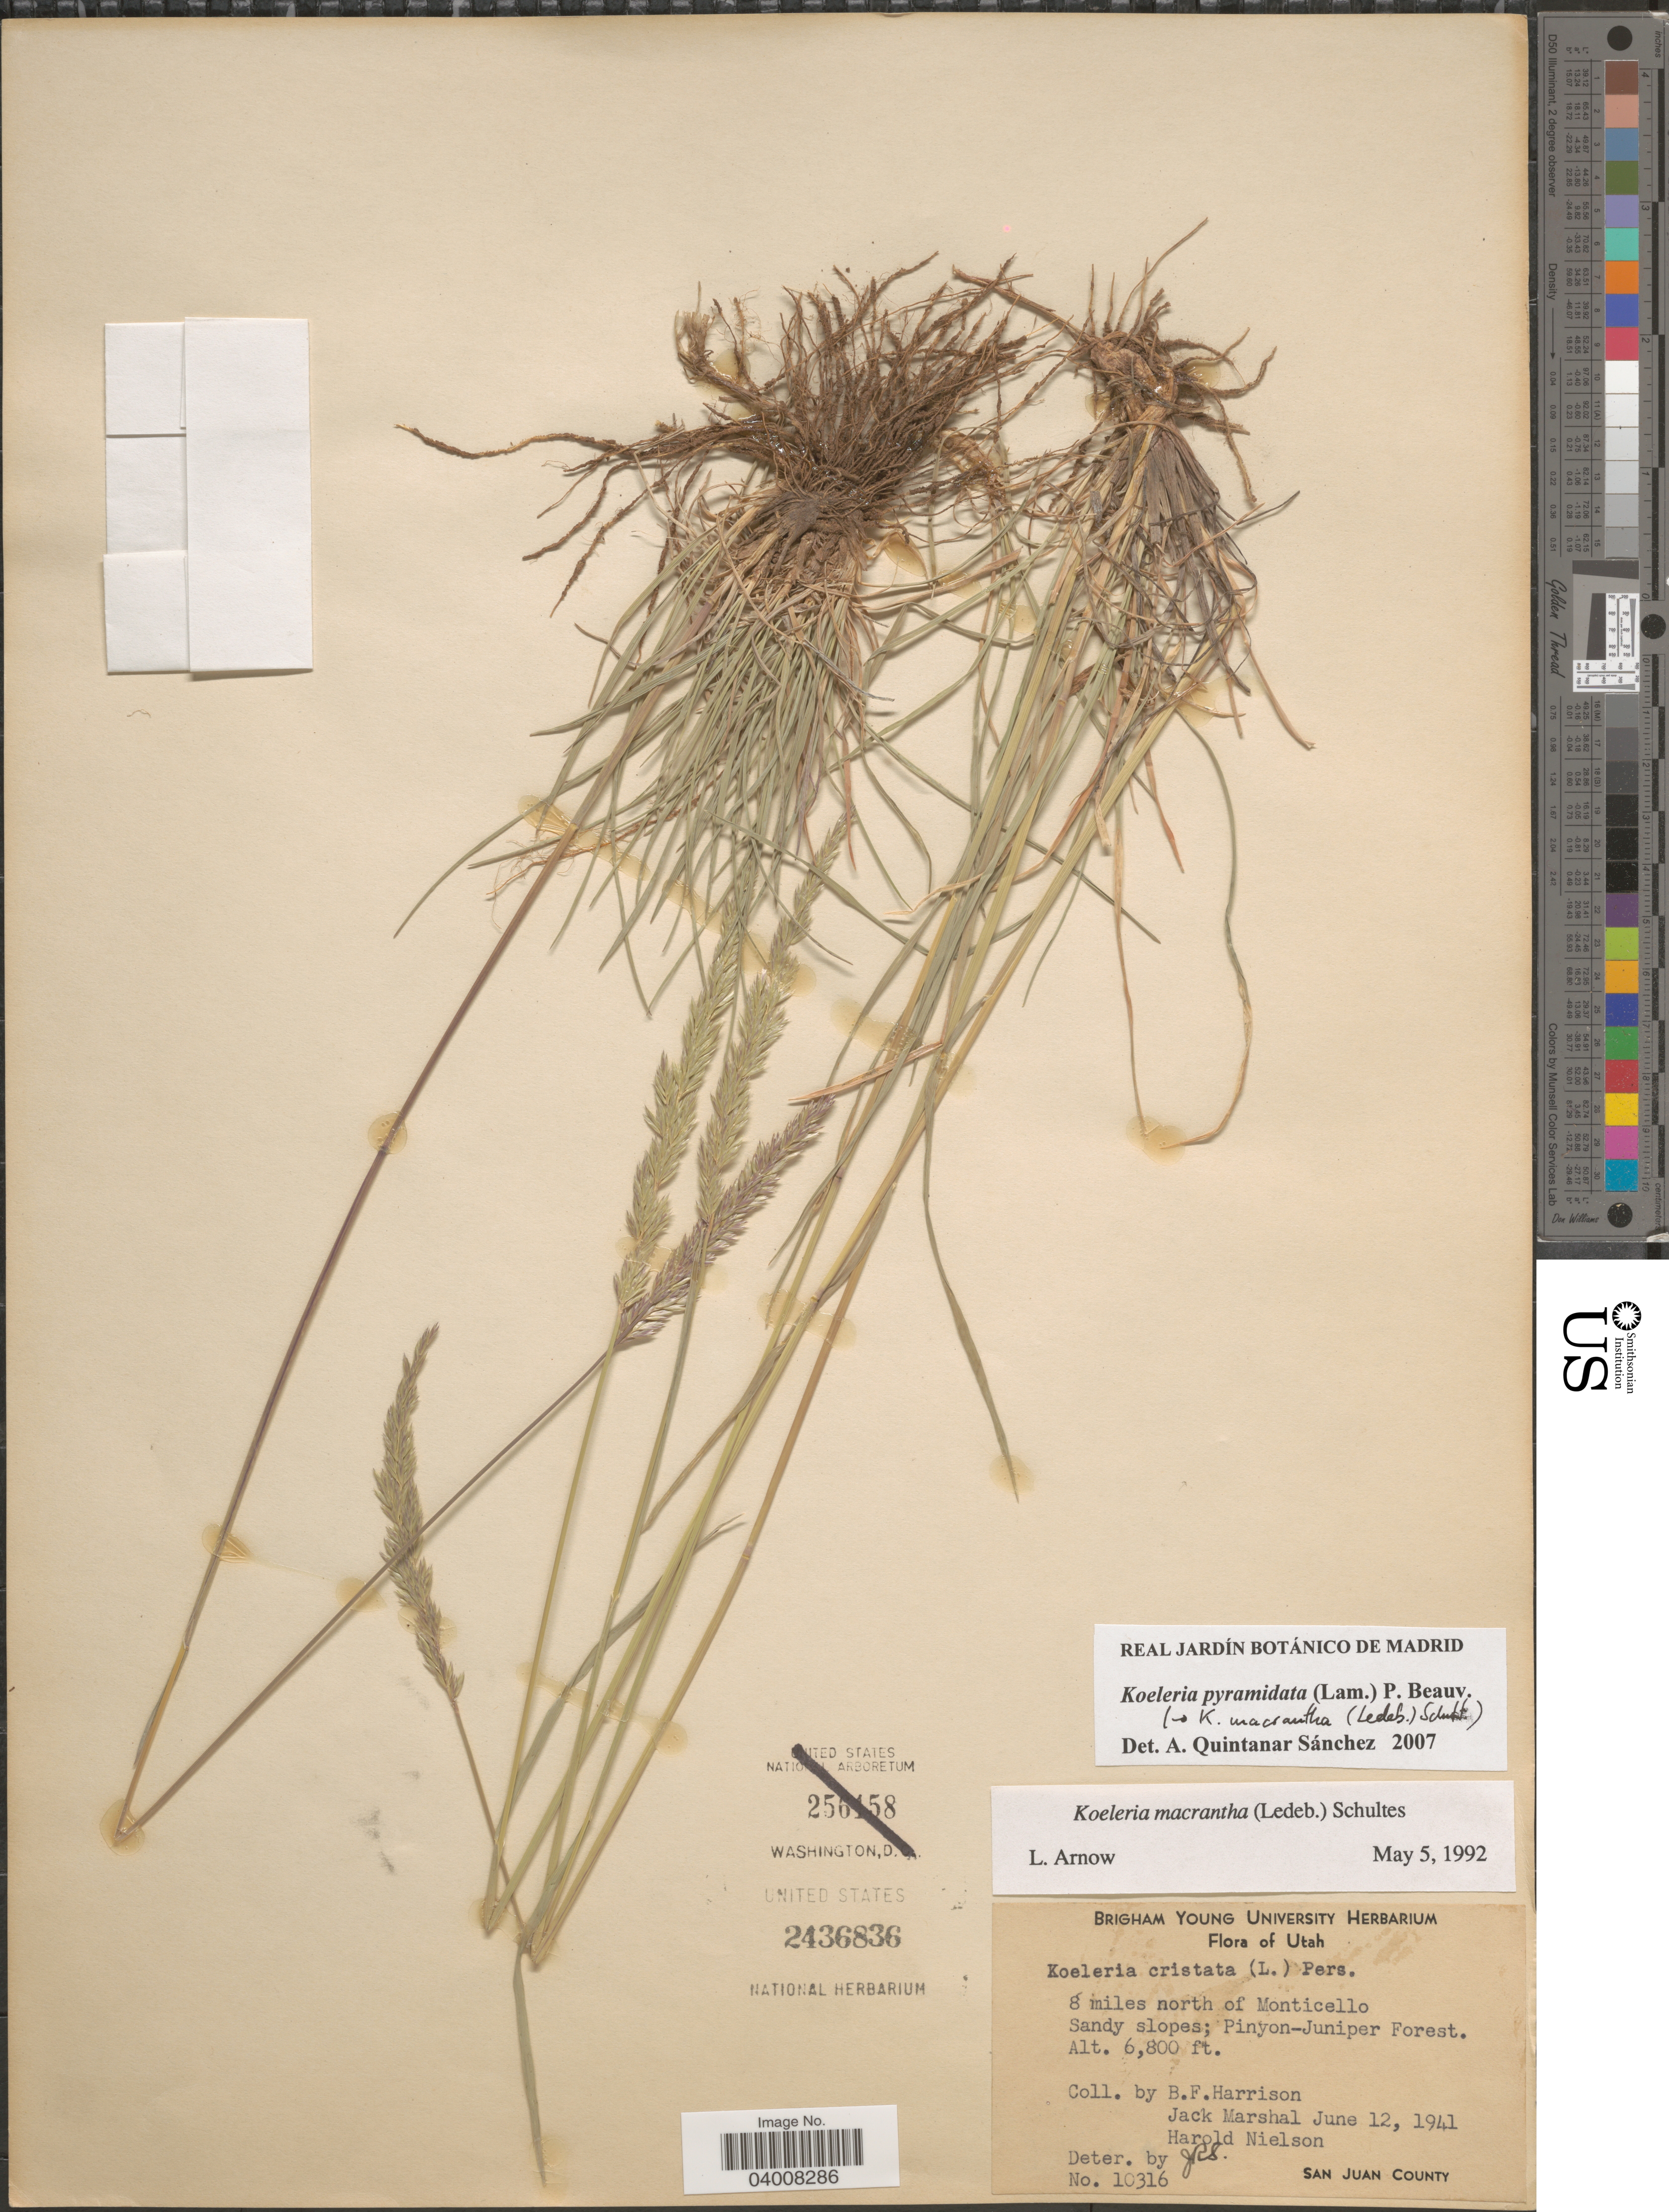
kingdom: Plantae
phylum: Tracheophyta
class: Liliopsida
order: Poales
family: Poaceae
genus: Koeleria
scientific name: Koeleria pyramidata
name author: (Lam.) P. Beauv.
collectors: B. F. Harrison & J. Marshal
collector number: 10316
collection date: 1941-06-12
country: United States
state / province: Utah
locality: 8 miles north of Monticello. San Juan County.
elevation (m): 2073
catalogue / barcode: US 2436836